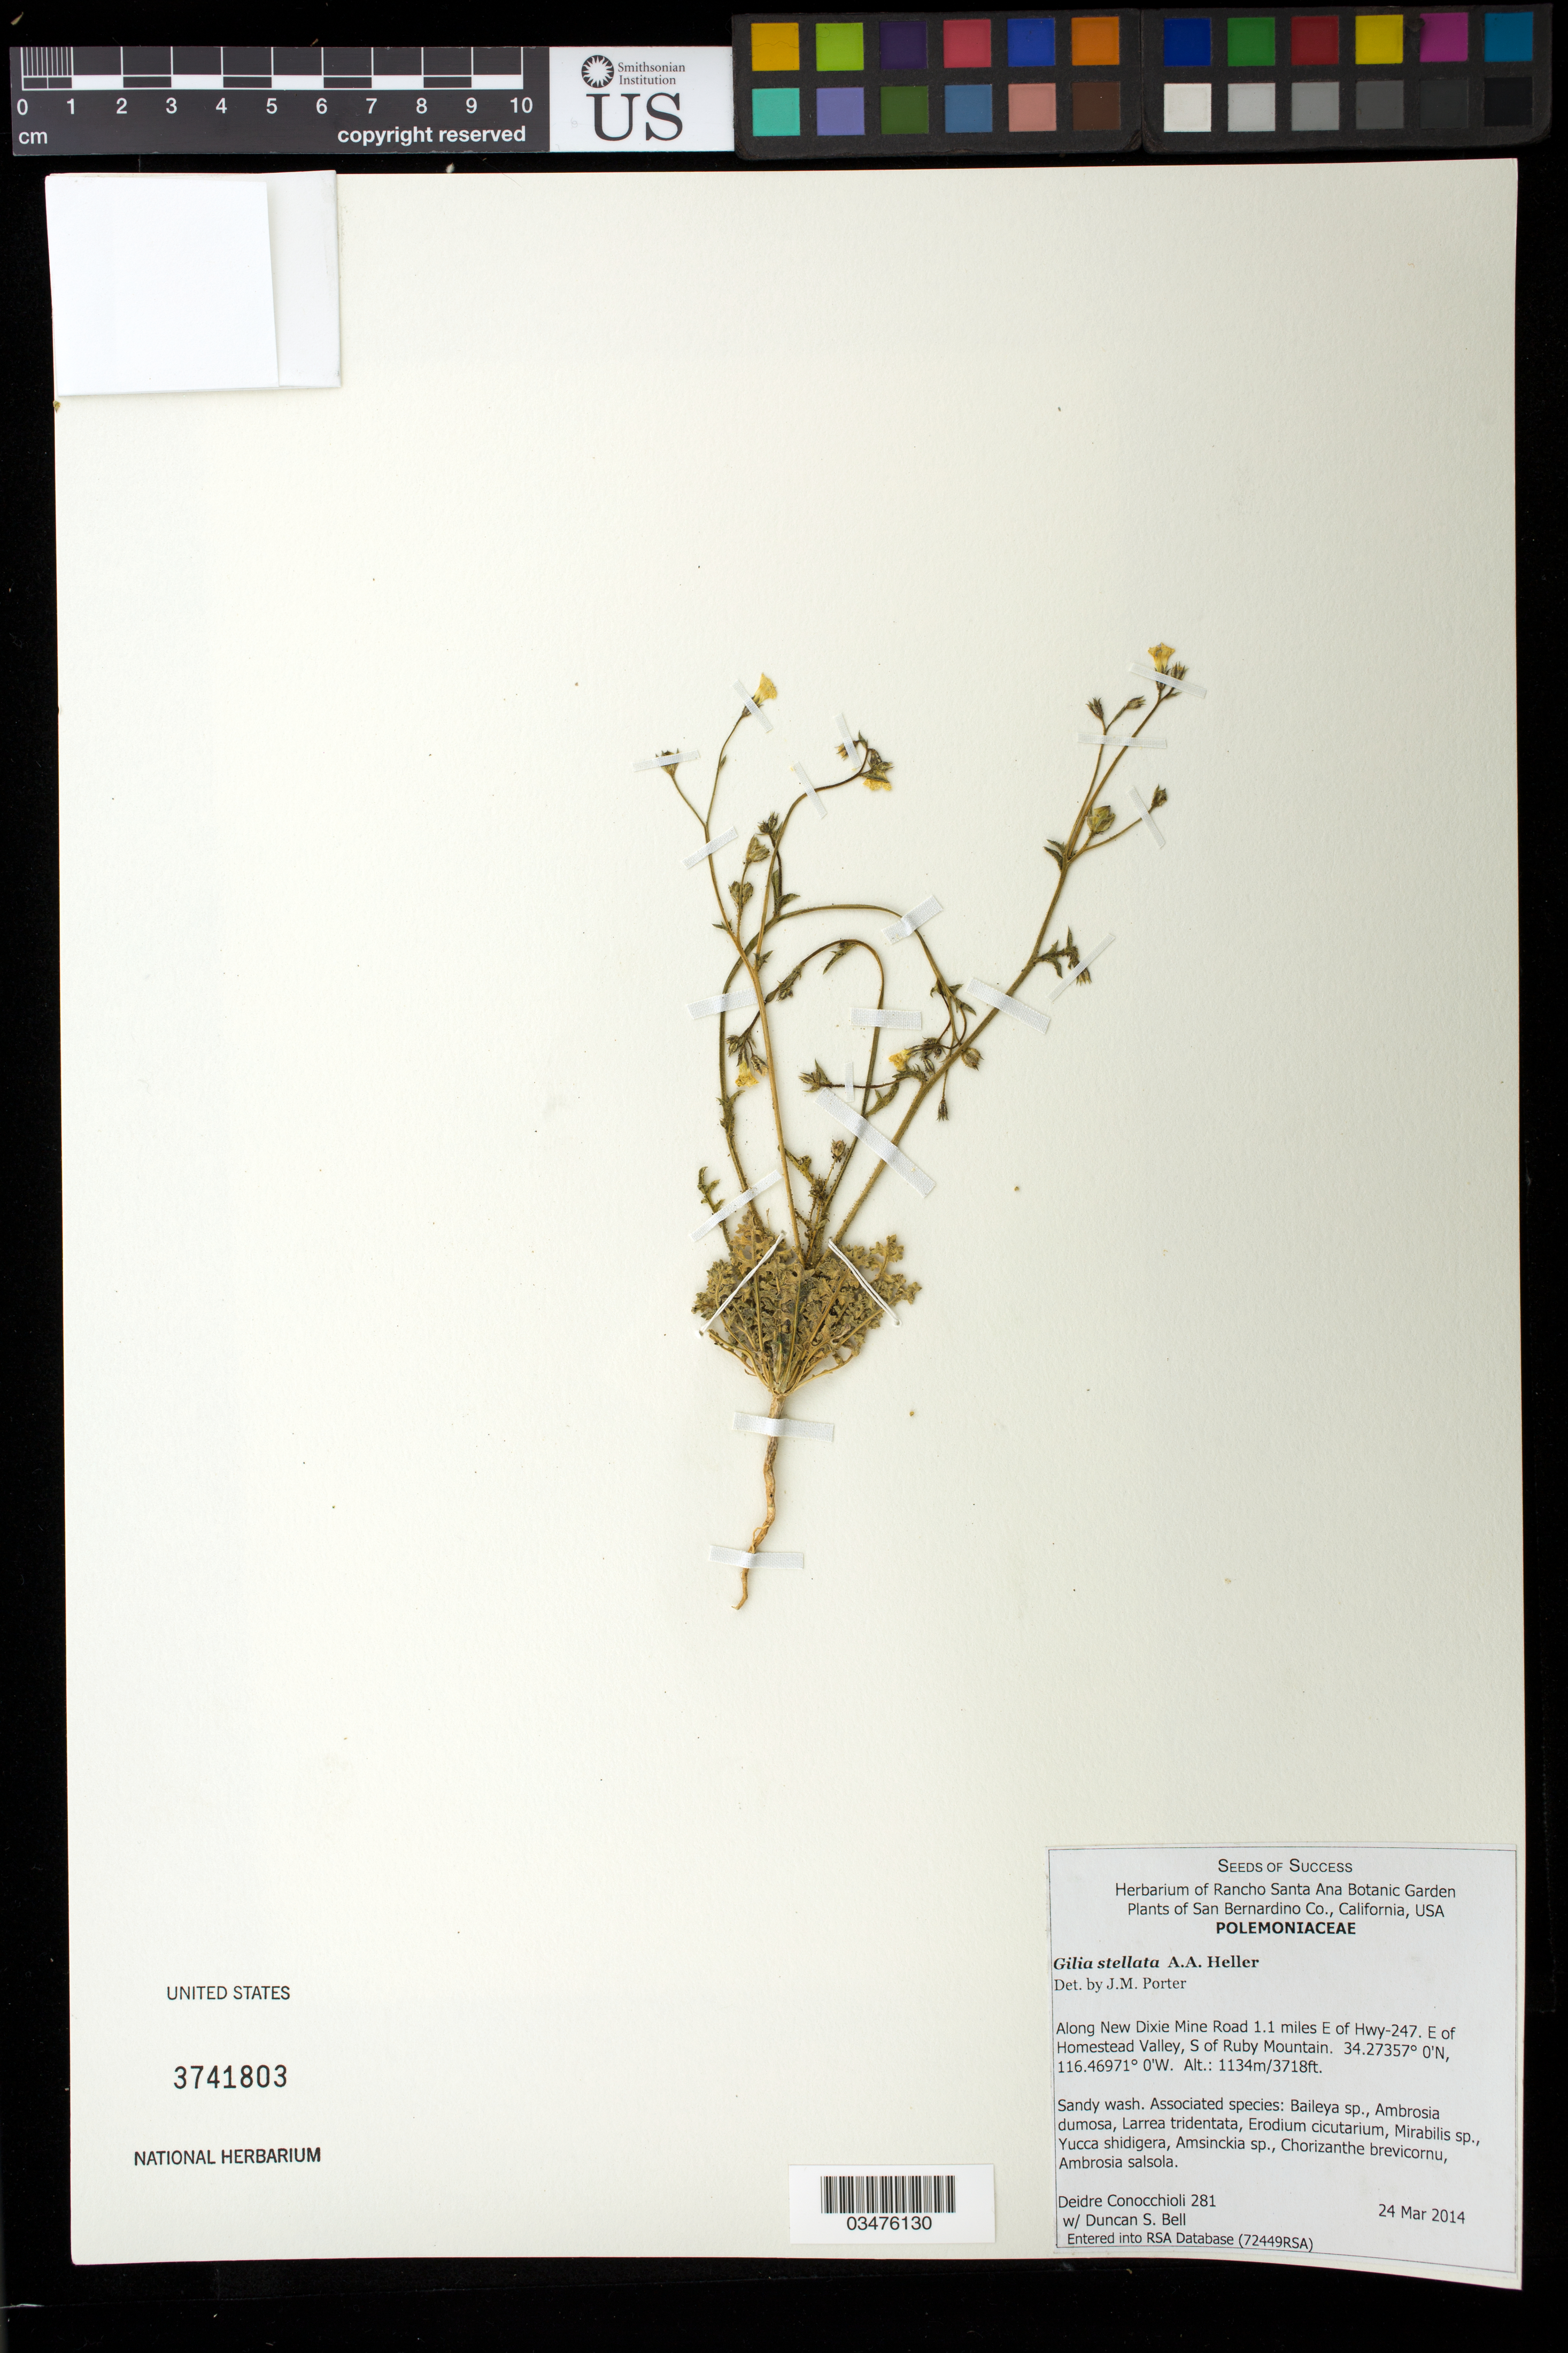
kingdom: Plantae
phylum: Tracheophyta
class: Magnoliopsida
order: Ericales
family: Polemoniaceae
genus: Gilia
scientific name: Gilia stellata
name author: A. Heller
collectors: D. Conocchioli & D. S. Bell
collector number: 281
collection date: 2014-03-24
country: United States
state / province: California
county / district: San Bernardino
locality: Along New Dixie Mine Road 1.1 mi. E of Hwy 247. E of Homestead Valley, S of Ruby Mt.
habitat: Sandy wash. With Baileya sp., Ambrosia dumosa, Larrea tridentata, ect.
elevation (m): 1133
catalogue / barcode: US 3741803